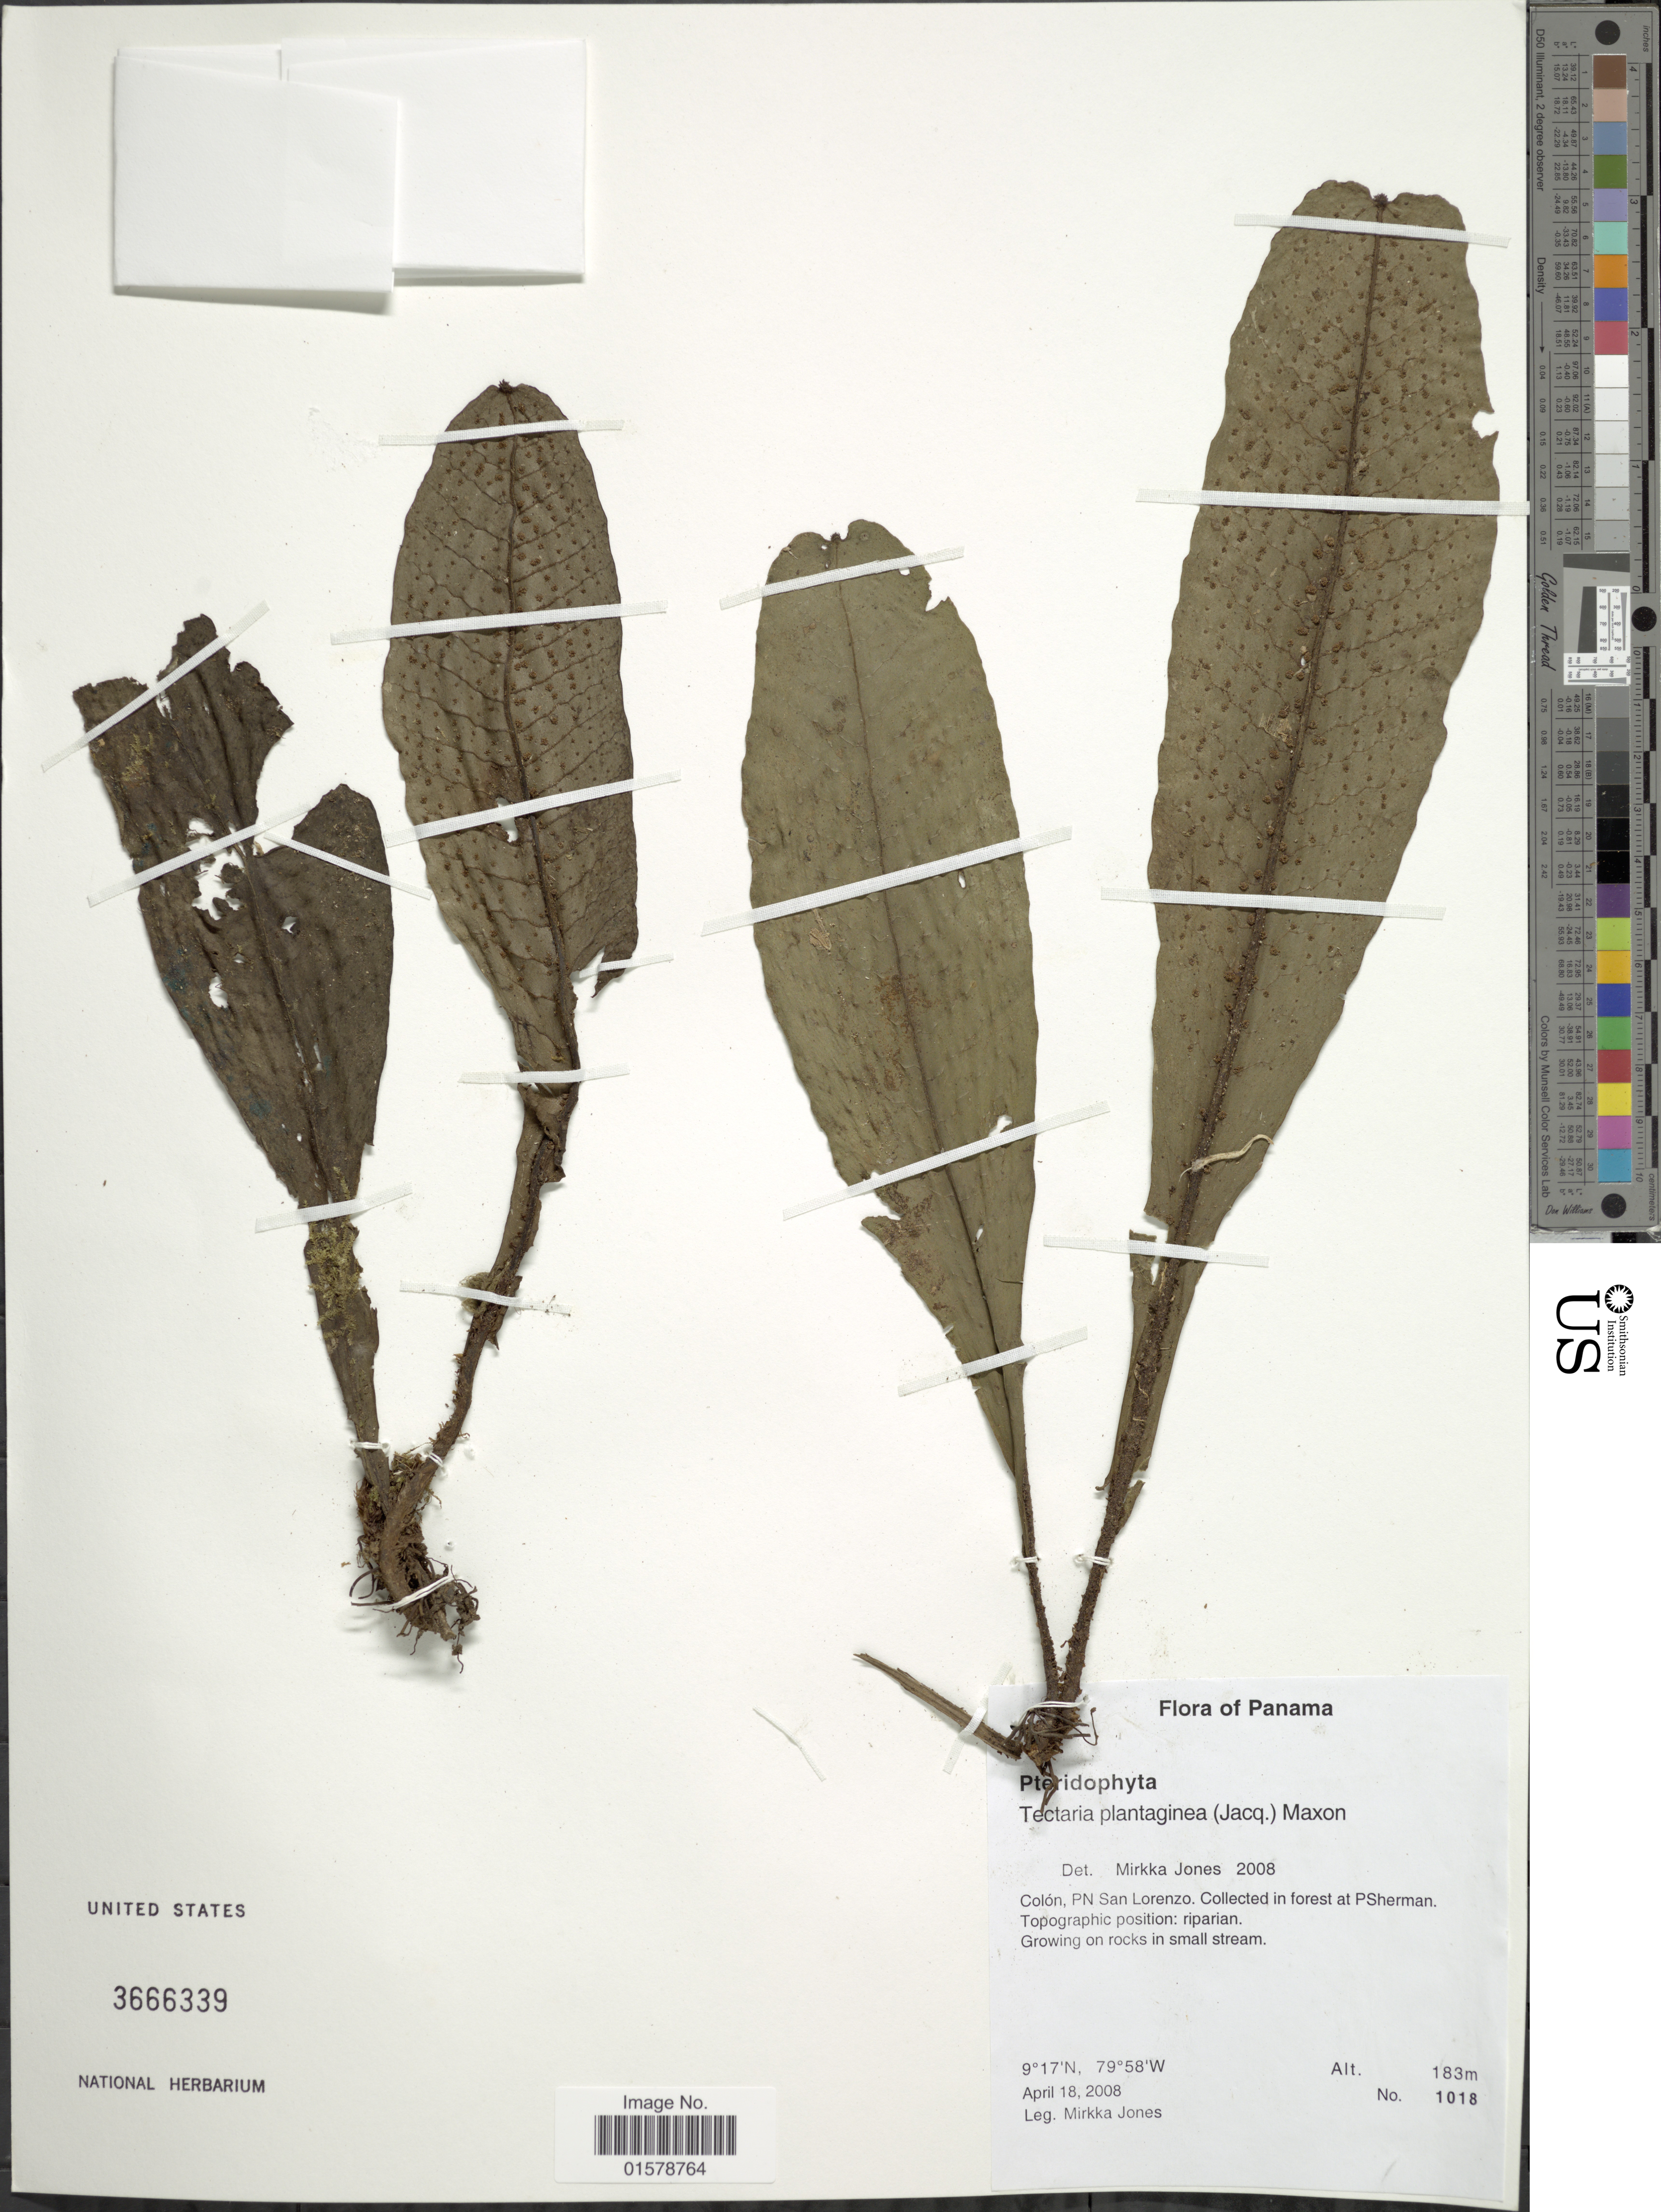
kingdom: Plantae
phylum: Tracheophyta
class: Polypodiopsida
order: Polypodiales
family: Tectariaceae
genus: Tectaria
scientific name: Tectaria plantaginea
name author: (Jacq.) Maxon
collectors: M. Jones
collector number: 1018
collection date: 2008-04-18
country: Panama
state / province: Colón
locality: Panama, Colon, PN San Lorenzo, in forest at PSherman.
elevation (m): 183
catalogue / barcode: US 3666339